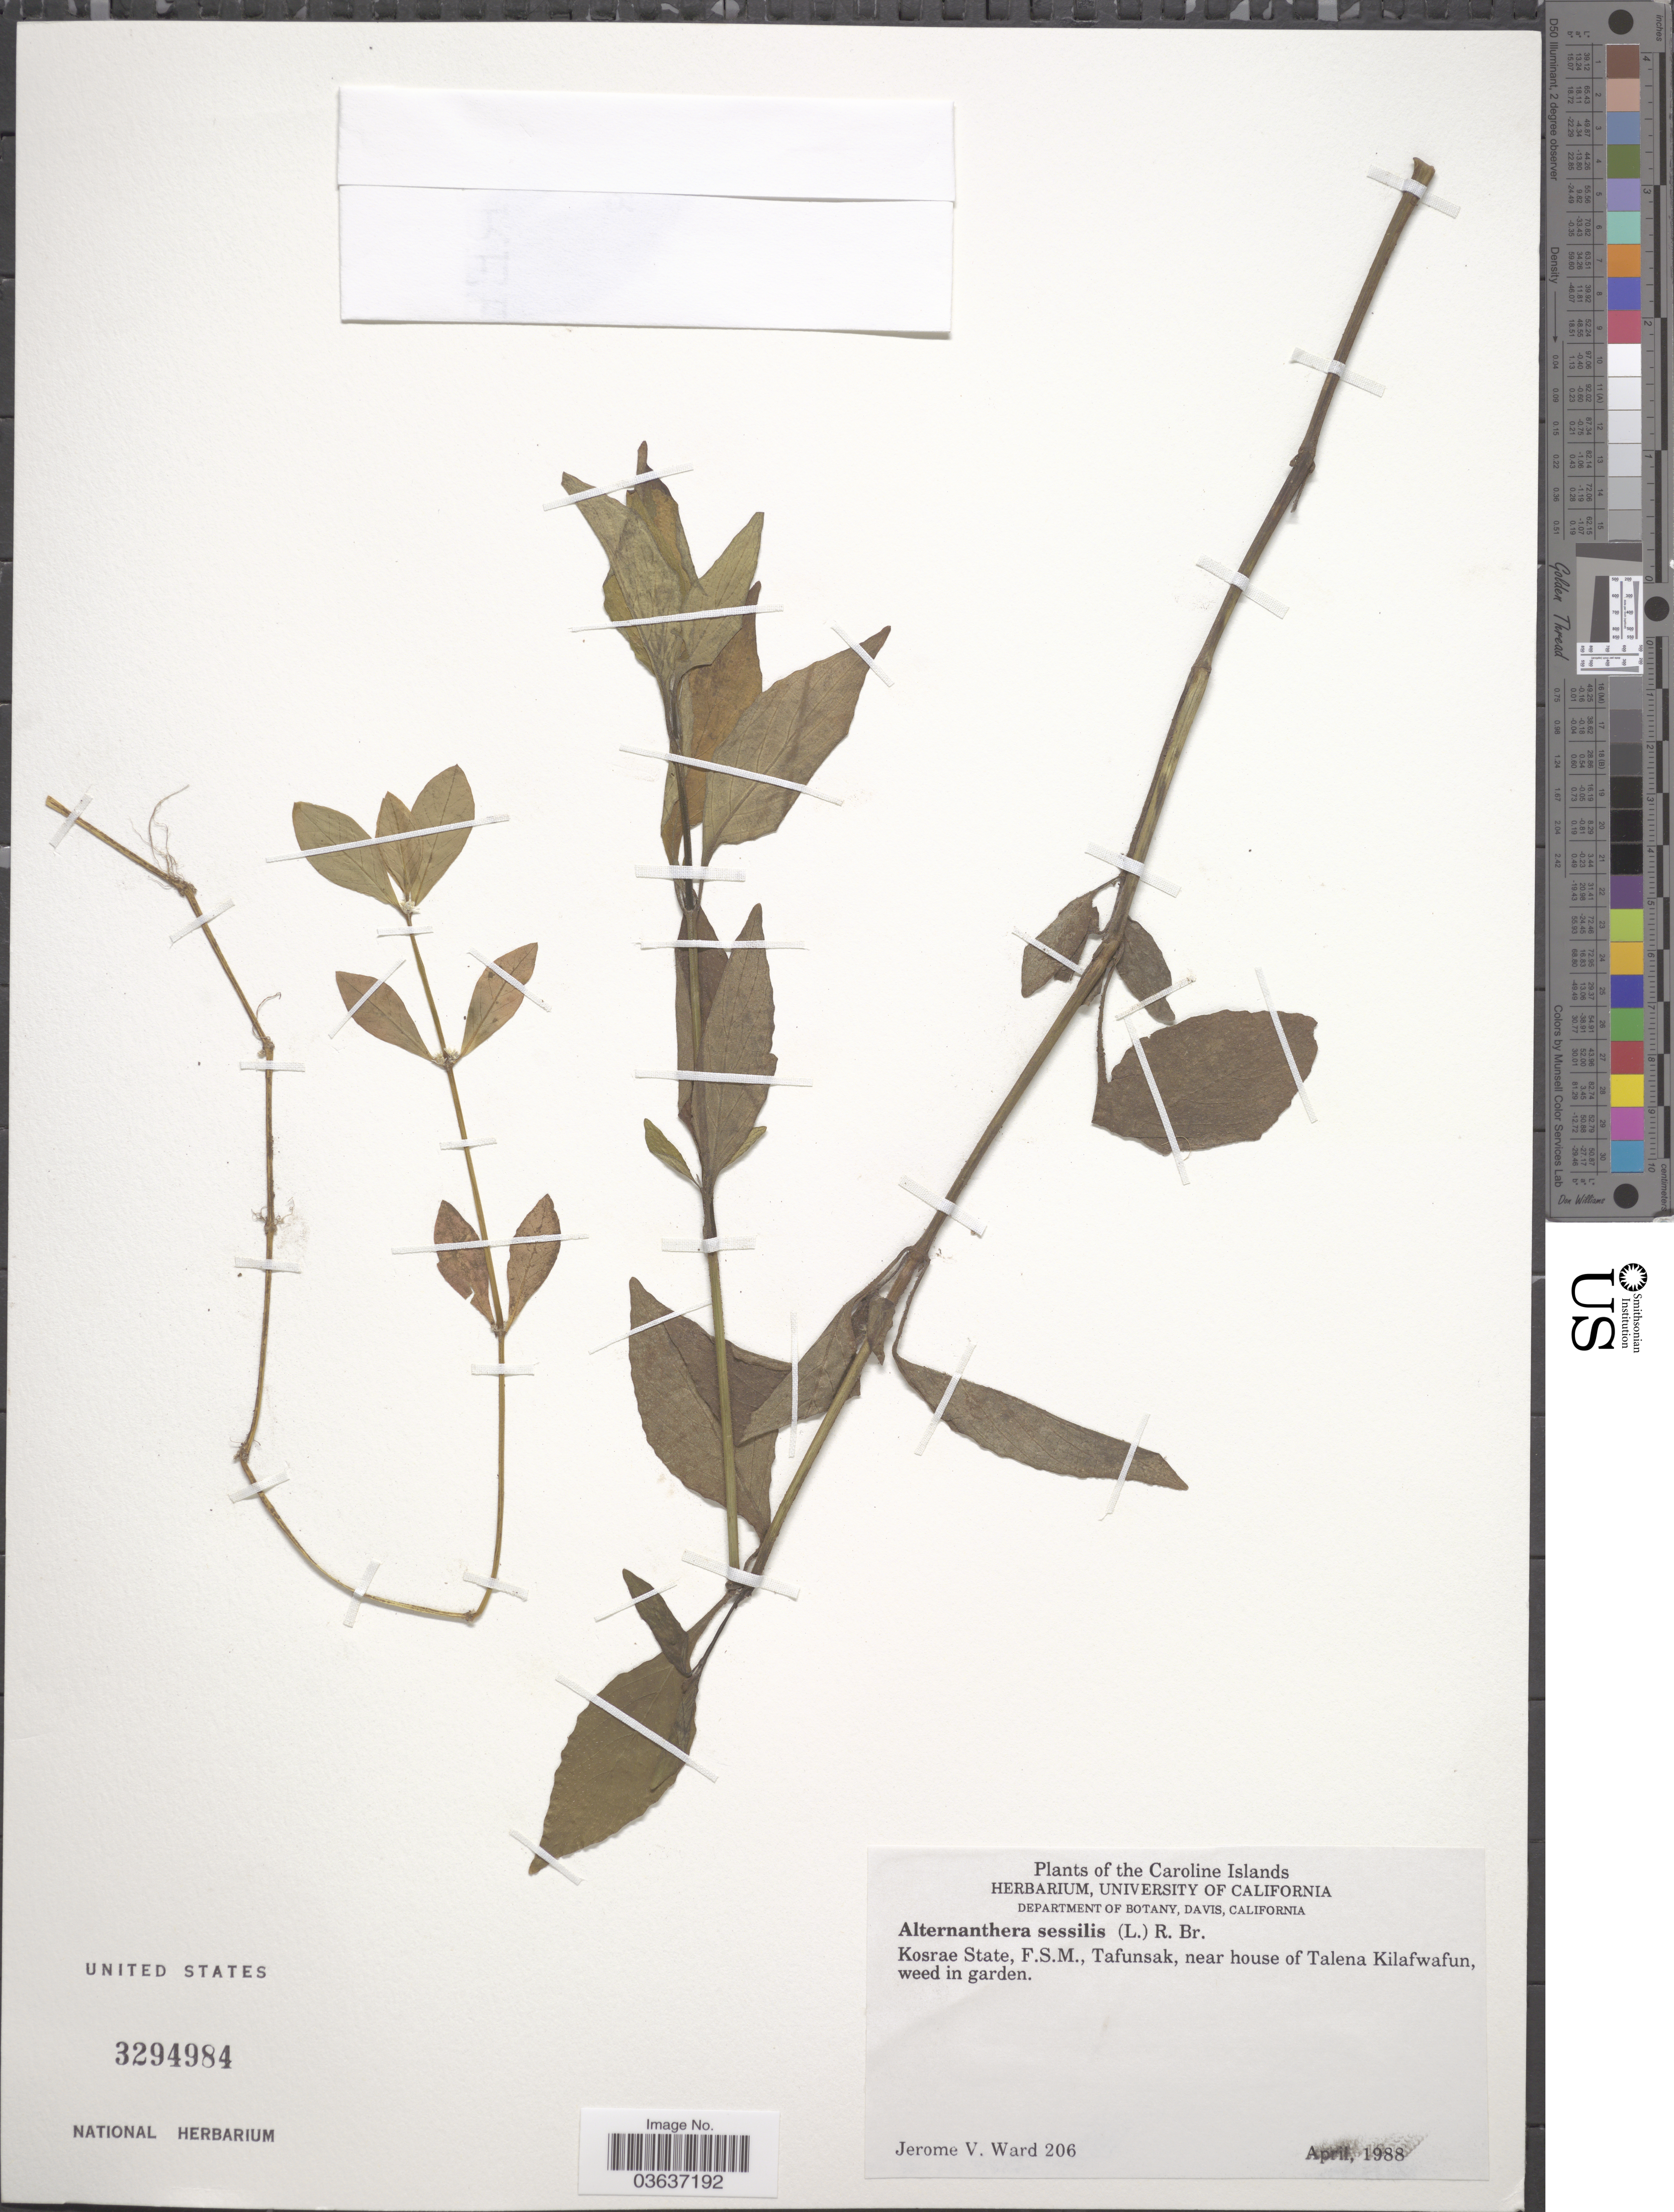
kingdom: Plantae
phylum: Tracheophyta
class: Magnoliopsida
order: Caryophyllales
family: Amaranthaceae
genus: Alternanthera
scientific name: Alternanthera sessilis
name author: (L.) DC.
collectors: J. V. Ward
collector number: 206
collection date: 1988-04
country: Micronesia, Federated States of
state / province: Kosrae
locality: The Caroline Islands. F.S.M., Tafunsak, near house of Talena Kilafwafun.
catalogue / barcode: US 3294984